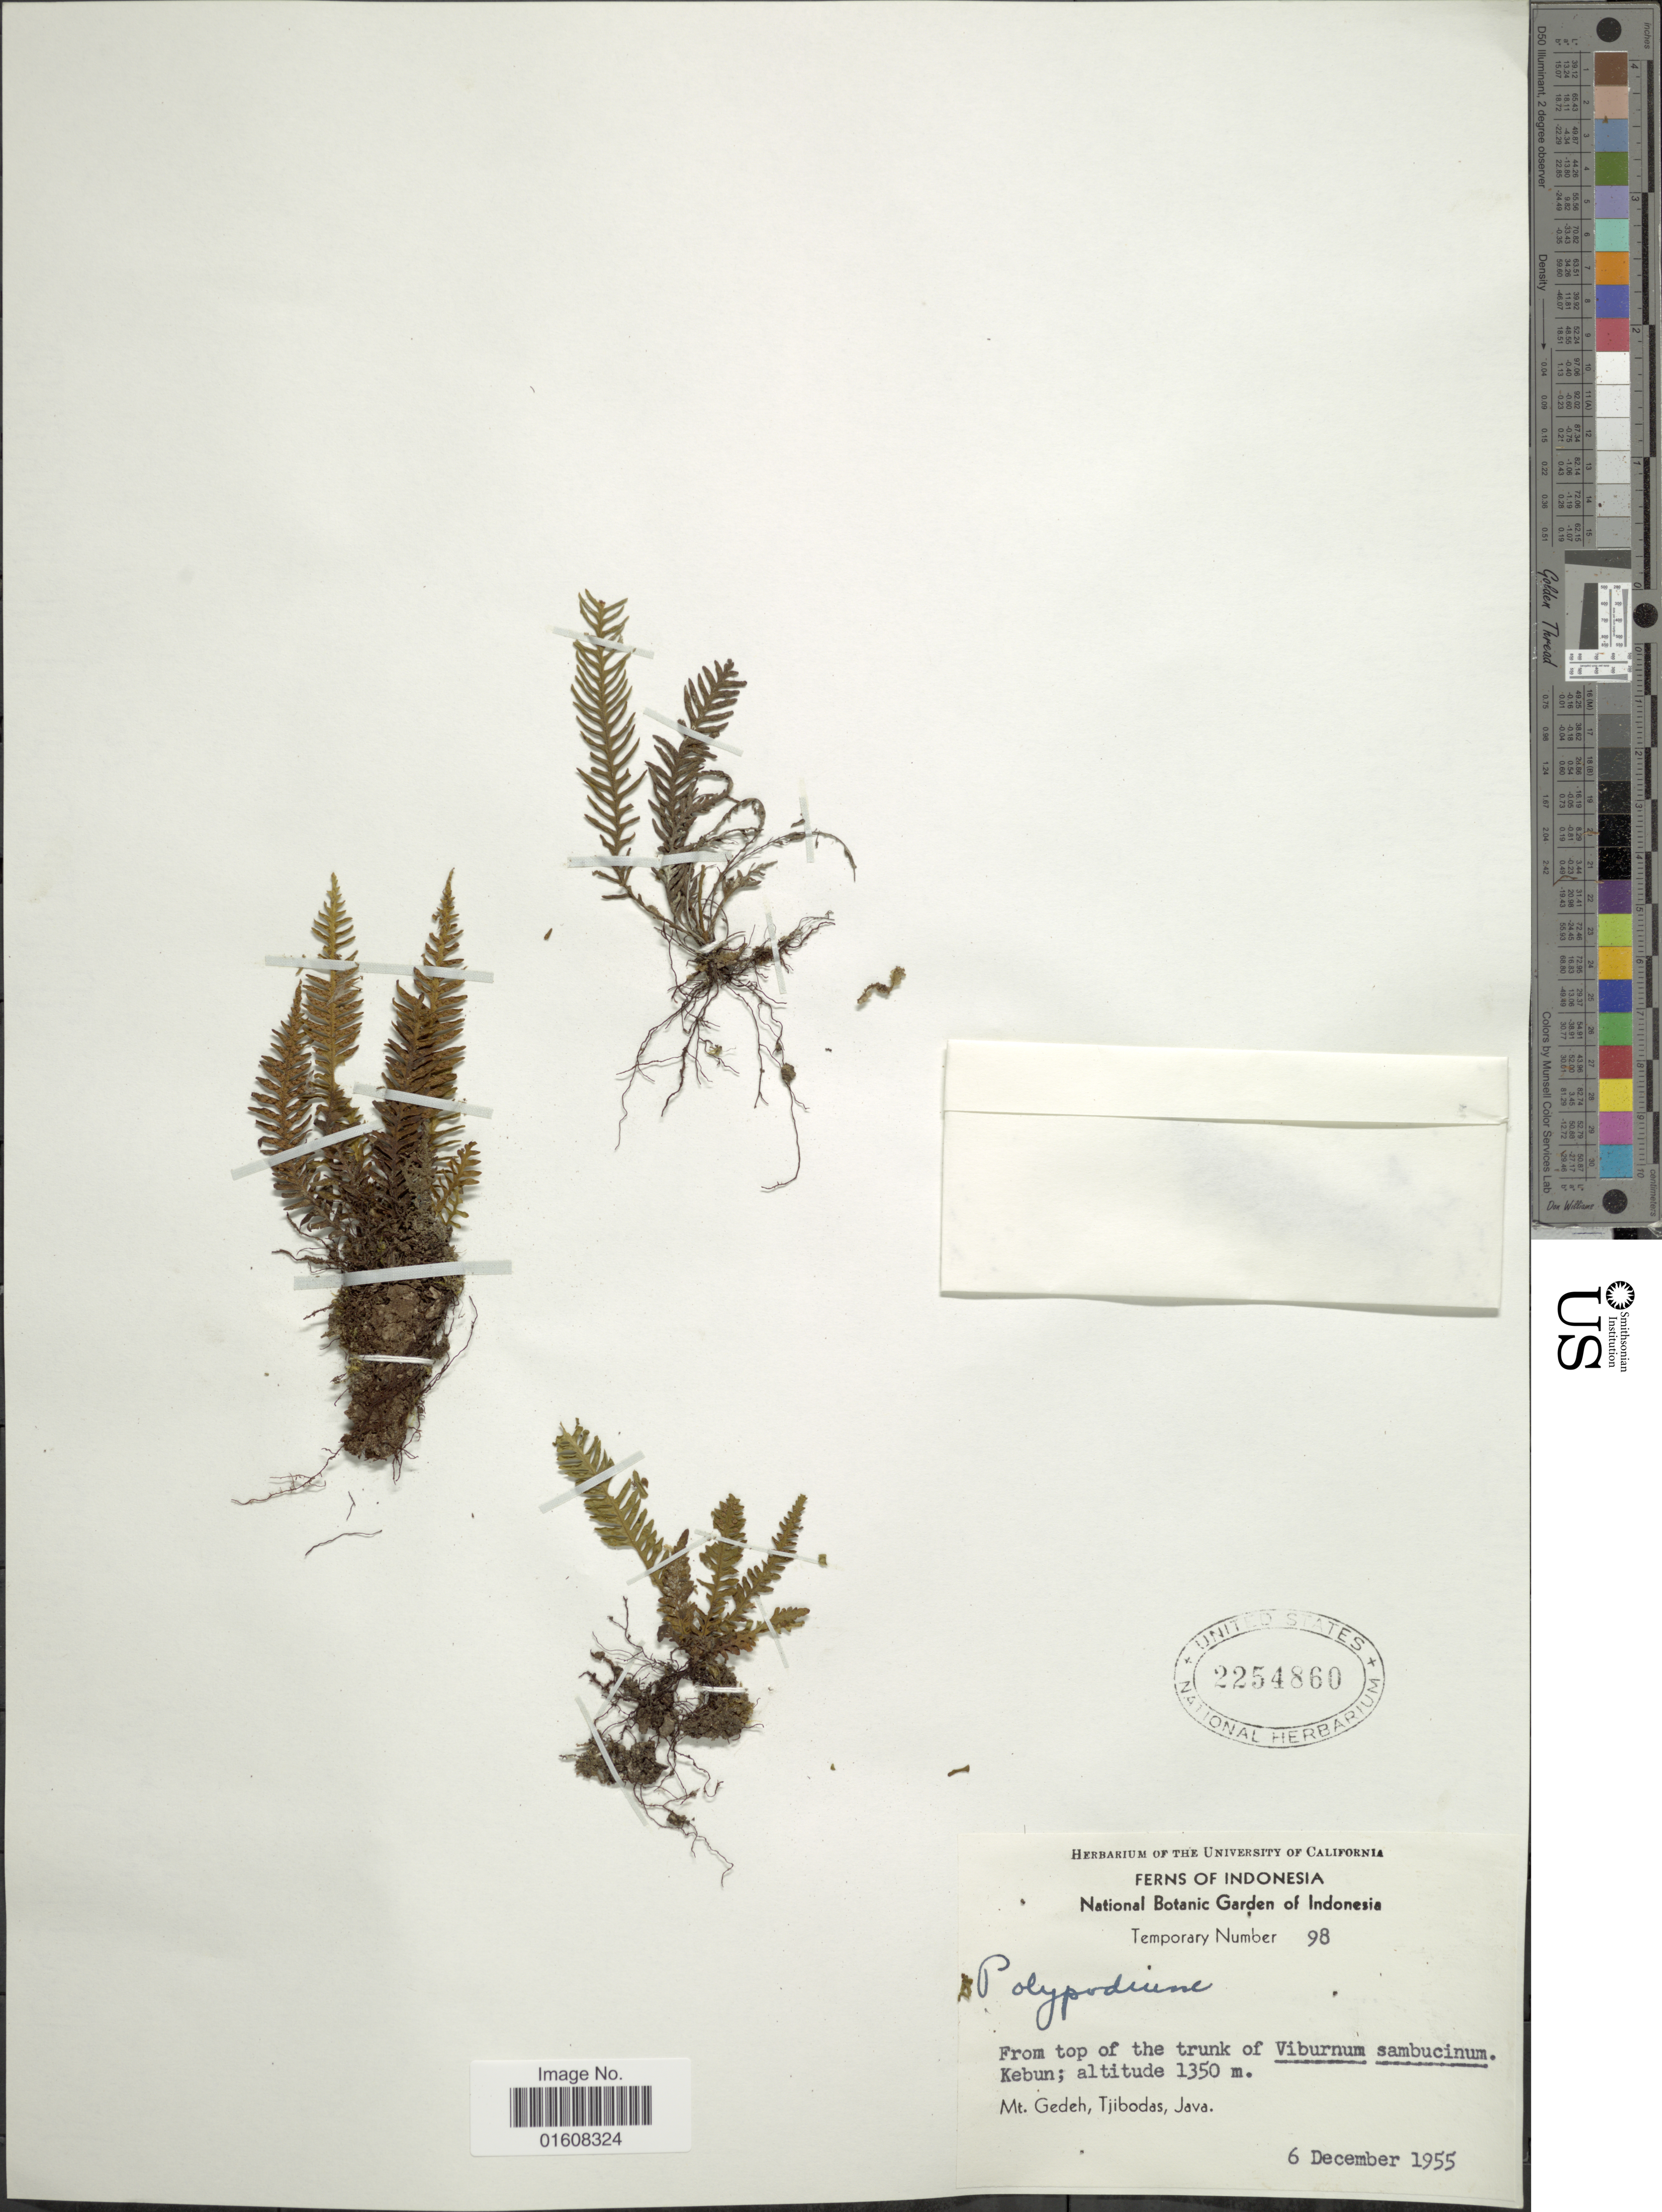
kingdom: Plantae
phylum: Tracheophyta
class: Polypodiopsida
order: Polypodiales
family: Polypodiaceae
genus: Grammitis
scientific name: Grammitis sp.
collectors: ex herb. Univ. of California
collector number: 98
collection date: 1955-12-06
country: Indonesia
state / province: Java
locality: Kebun. Mt. Gedeh, Tjibodas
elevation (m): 1350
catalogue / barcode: US 2254860